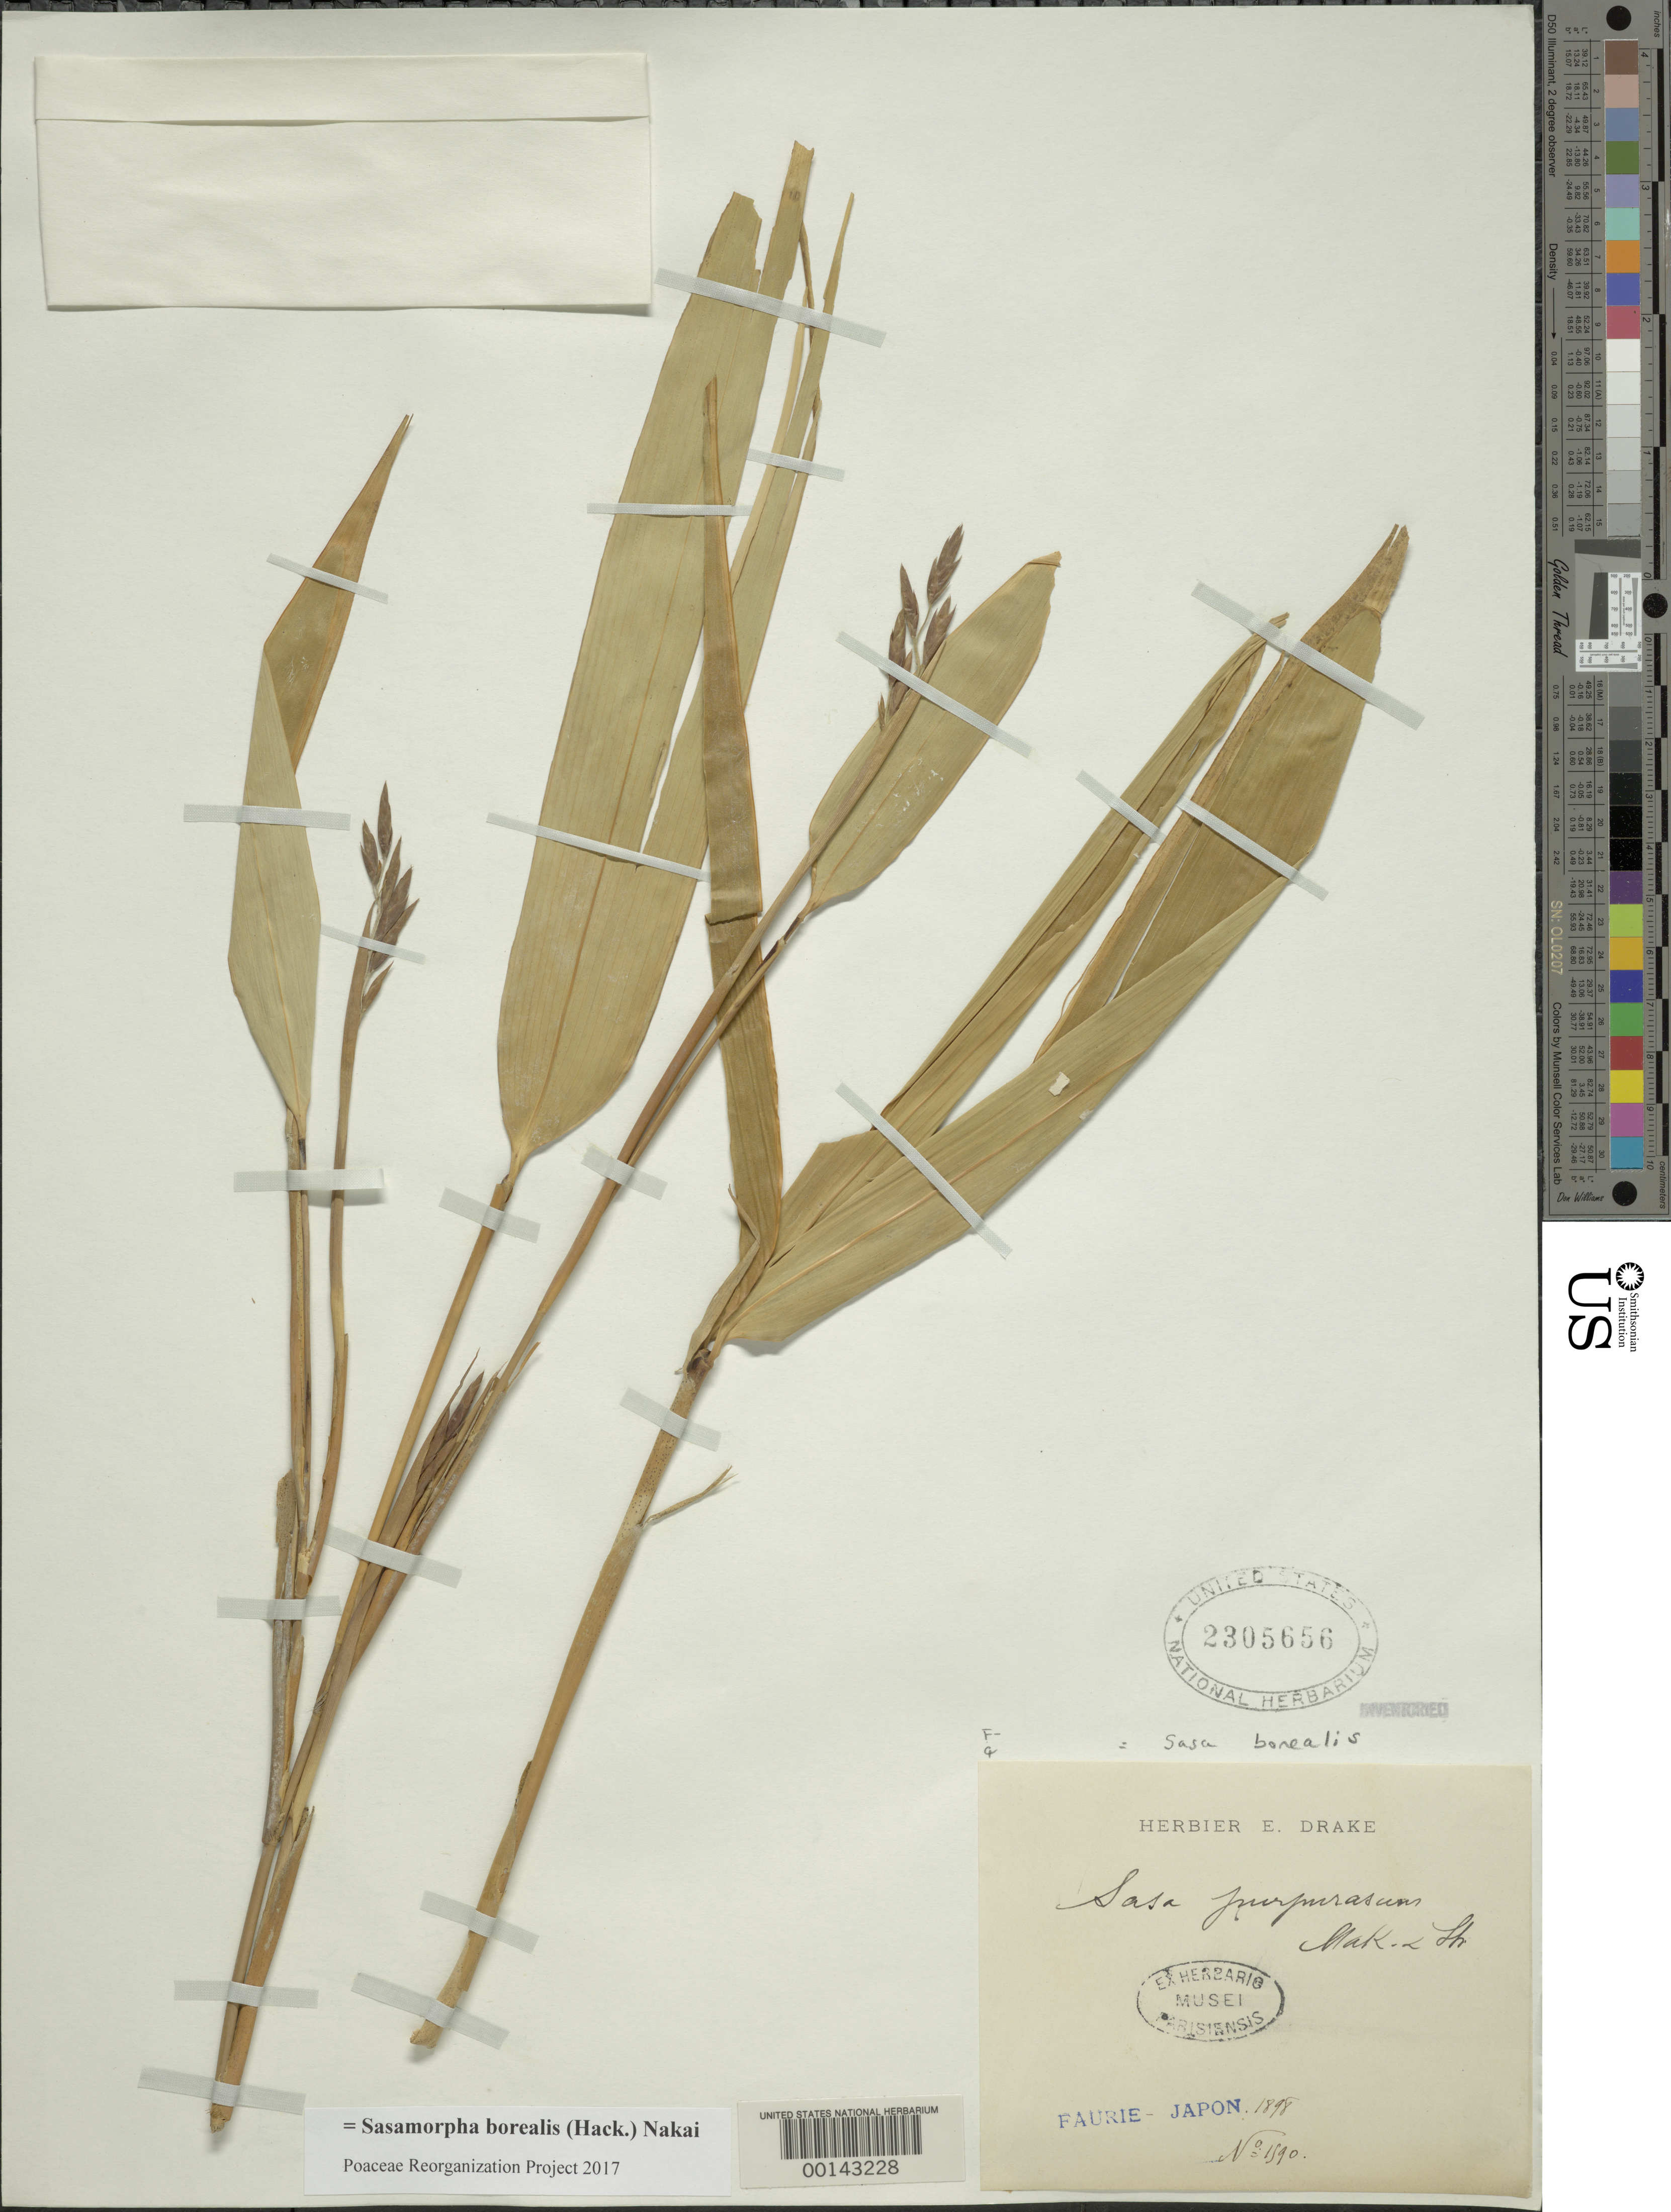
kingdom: Plantae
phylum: Tracheophyta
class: Liliopsida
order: Poales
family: Poaceae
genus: Sasamorpha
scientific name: Sasamorpha borealis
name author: (Hack.) Nakai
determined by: Poaceae Reorganization Project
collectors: -. Faurie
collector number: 1590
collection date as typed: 1898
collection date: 1898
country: Japan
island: Honshu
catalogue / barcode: US 2305656